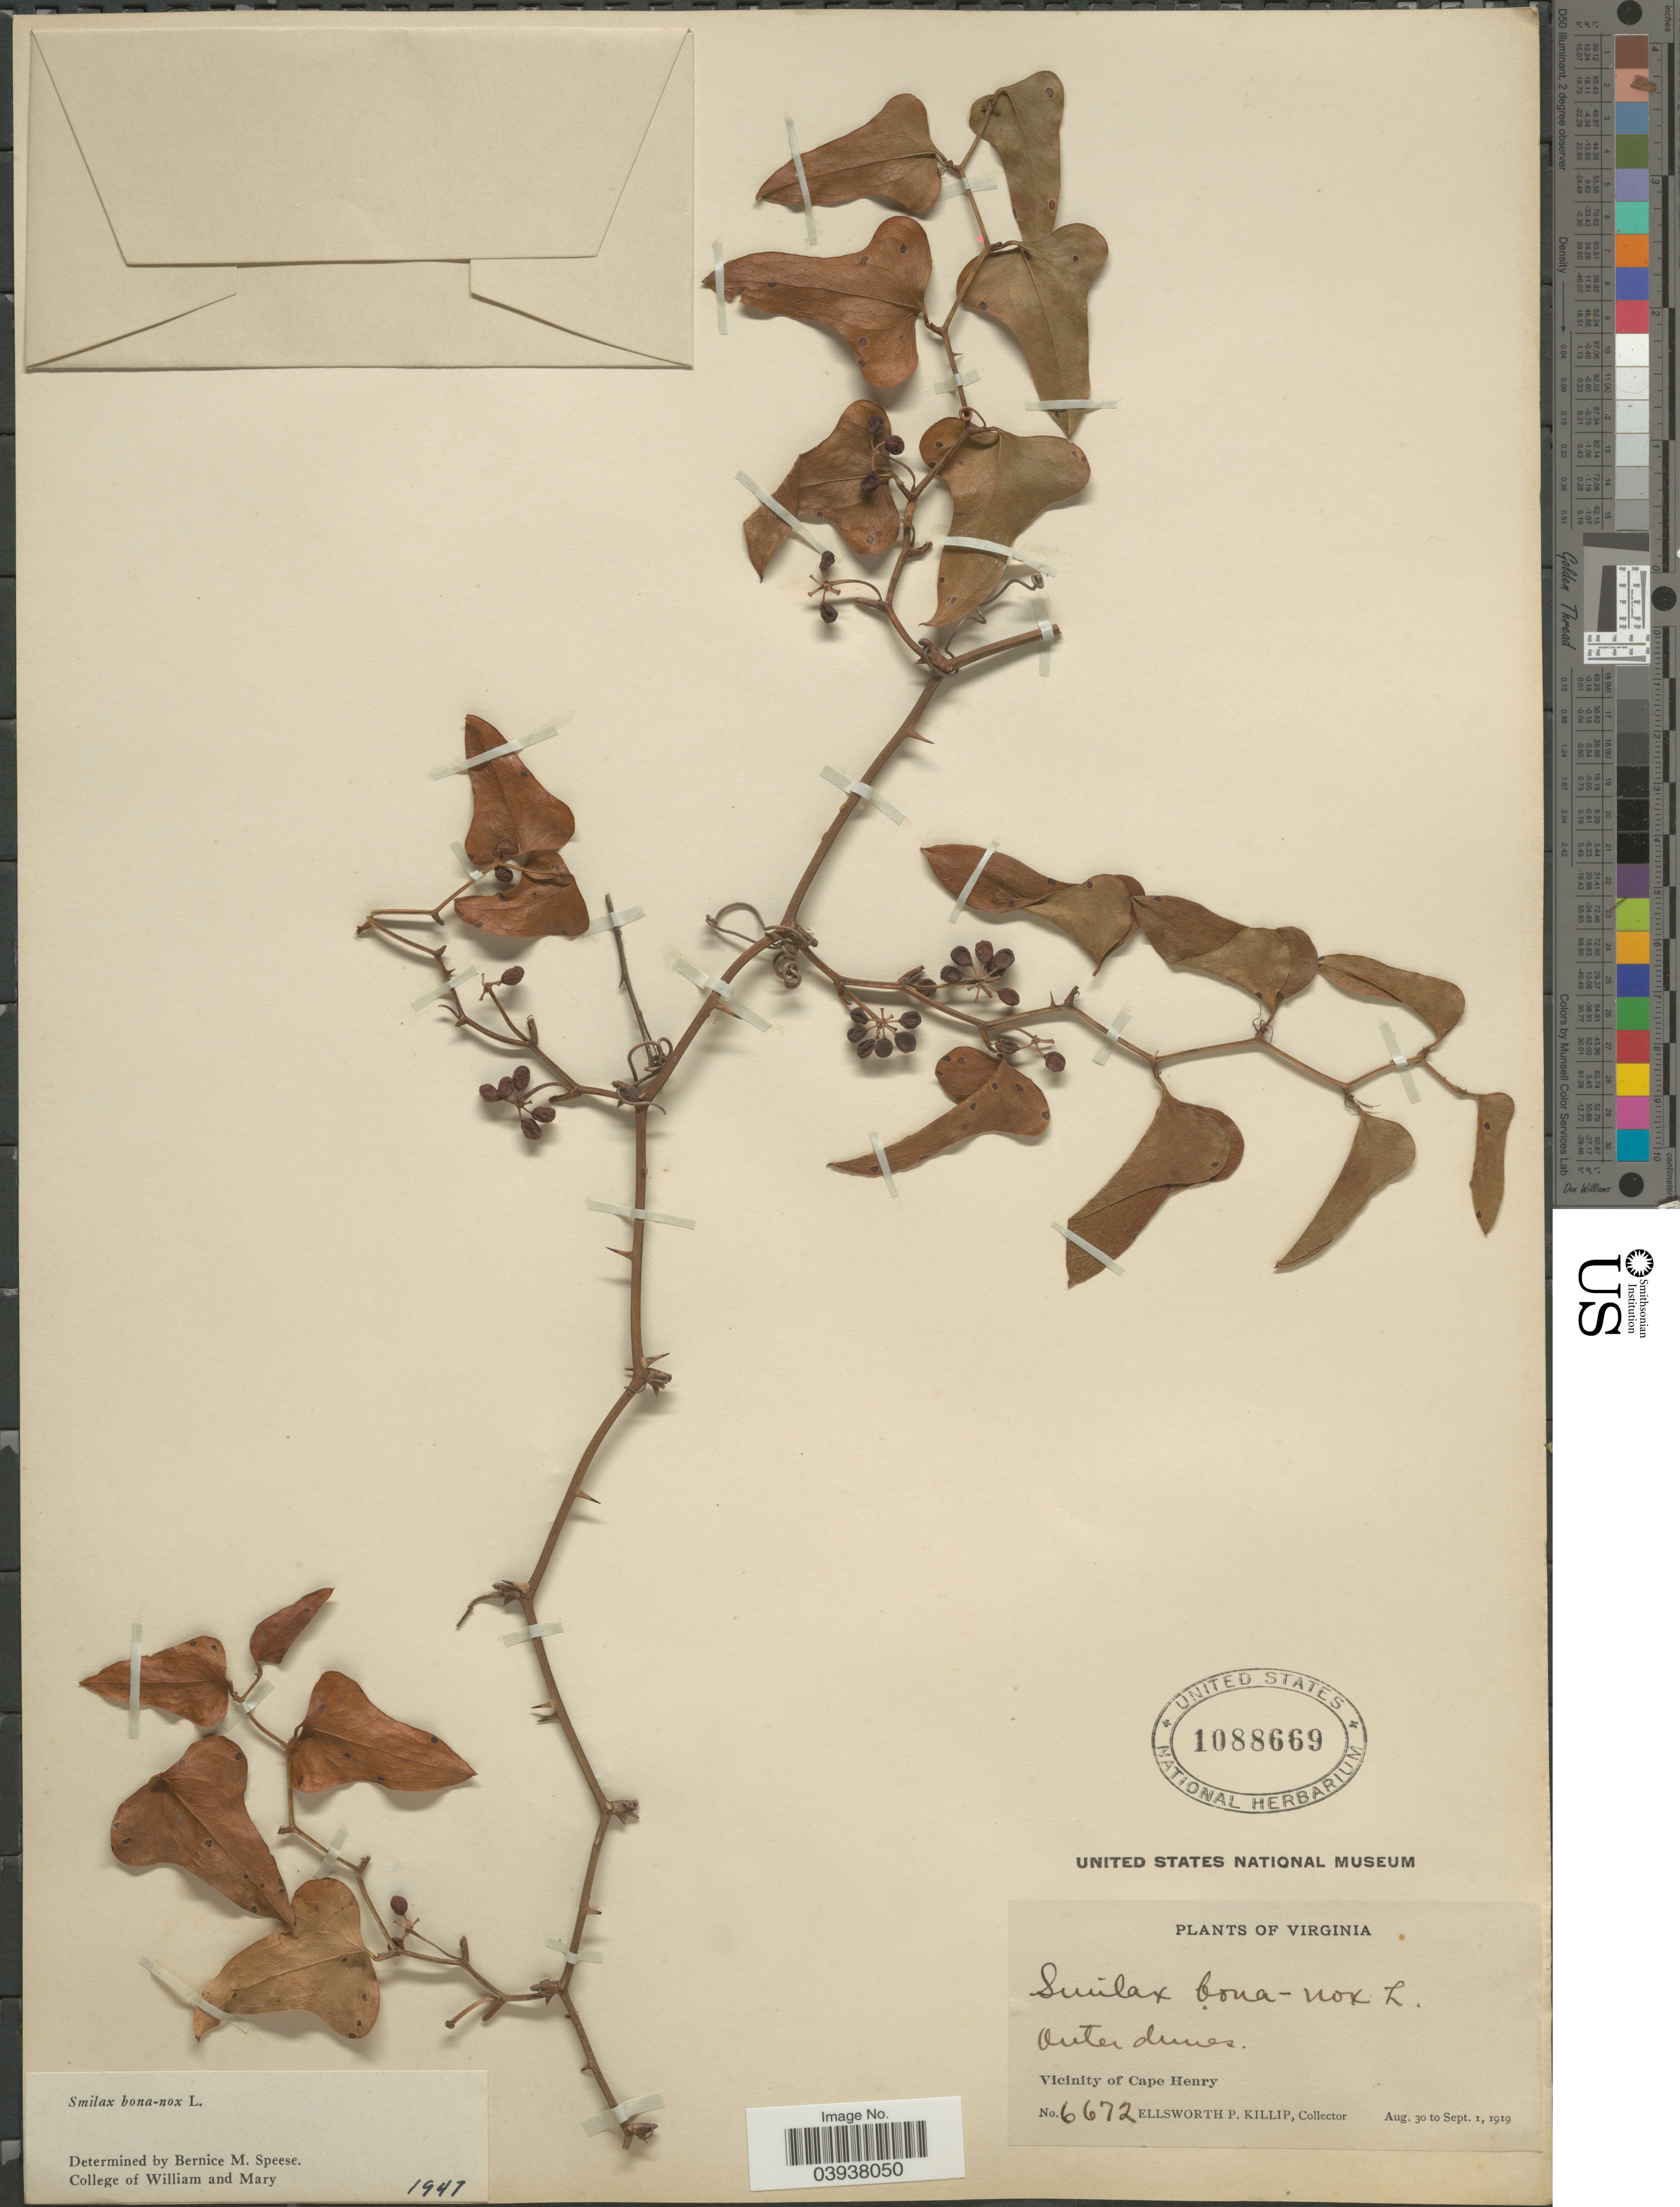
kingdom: Plantae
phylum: Tracheophyta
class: Liliopsida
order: Liliales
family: Smilacaceae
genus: Smilax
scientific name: Smilax bona-nox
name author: L.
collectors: E. P. Killip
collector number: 6672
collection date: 1919-08-30/1919-09-01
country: United States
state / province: Virginia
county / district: City of Virginia Beach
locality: Outer dunes. Vicinity of Cape Henry.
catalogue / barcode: US 1088669